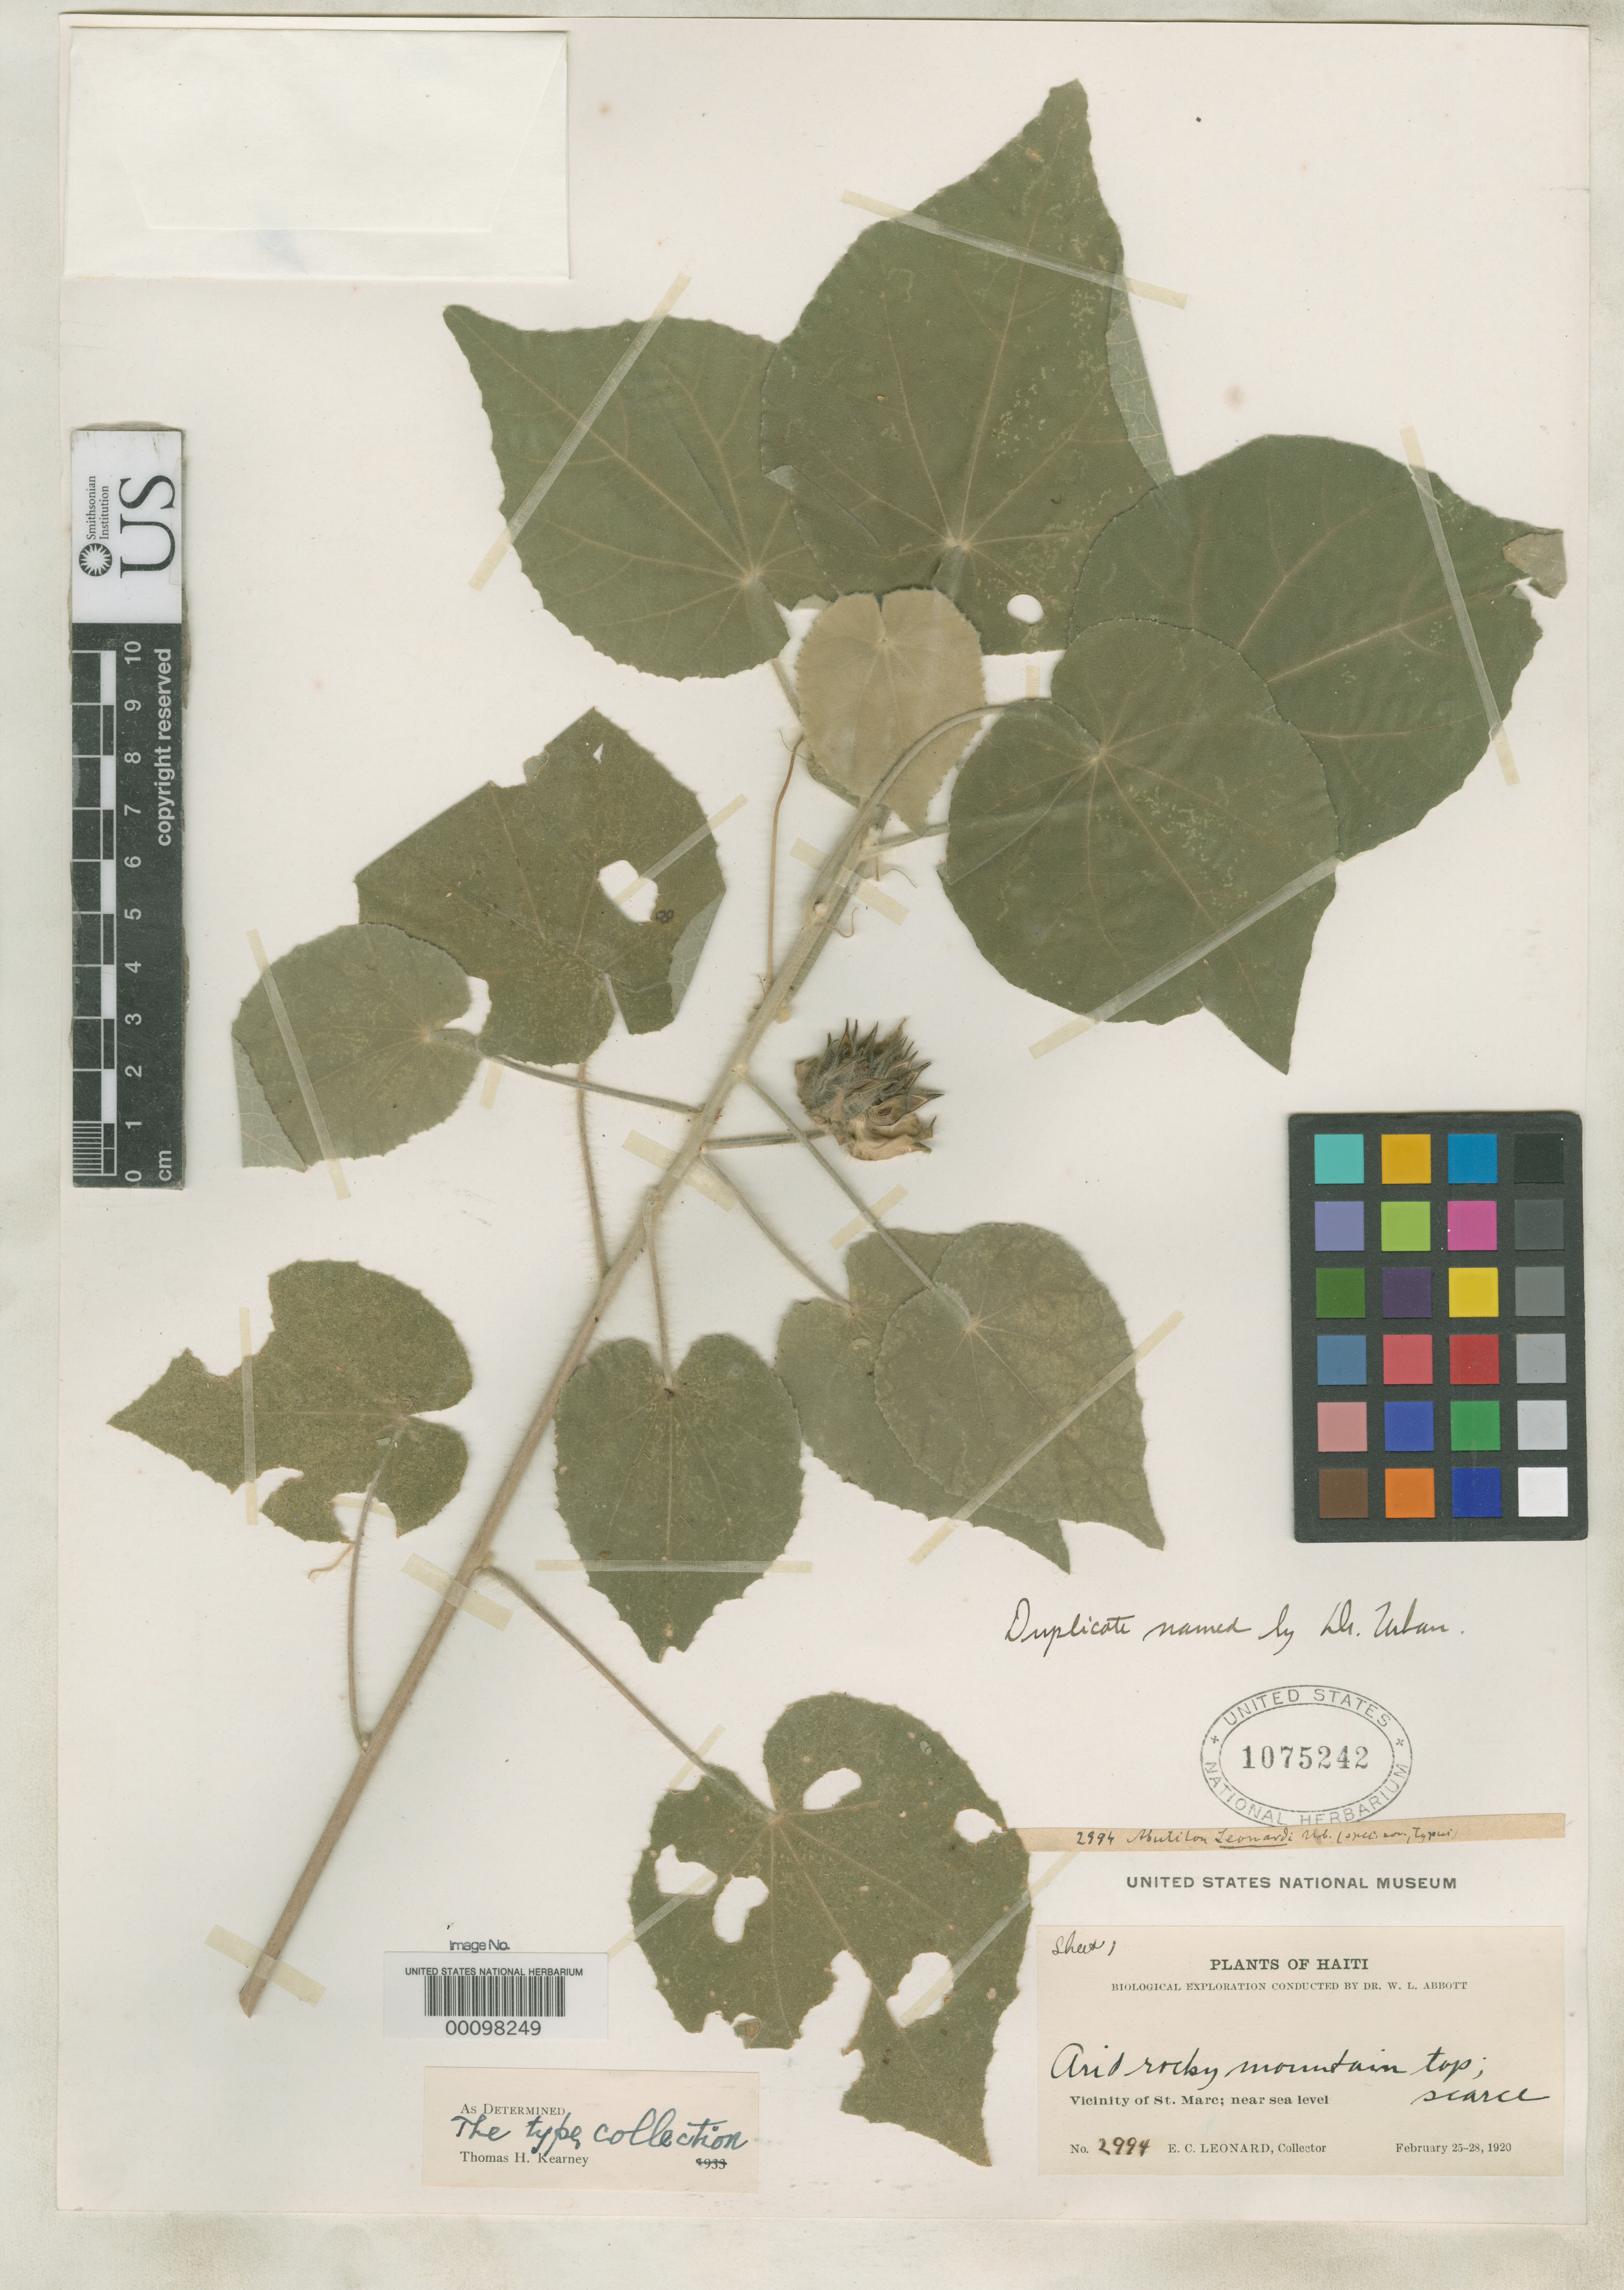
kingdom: Plantae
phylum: Tracheophyta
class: Magnoliopsida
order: Malvales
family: Malvaceae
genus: Abutilon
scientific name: Abutilon leonardii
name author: Urb.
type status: Isotype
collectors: E. C. Leonard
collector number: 2994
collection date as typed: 25 Feb 1920 to 28 Feb 1920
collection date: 1920-02-25/1920-02-28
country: Haiti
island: Hispaniola Island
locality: Saint Marc.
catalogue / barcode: US 1075242